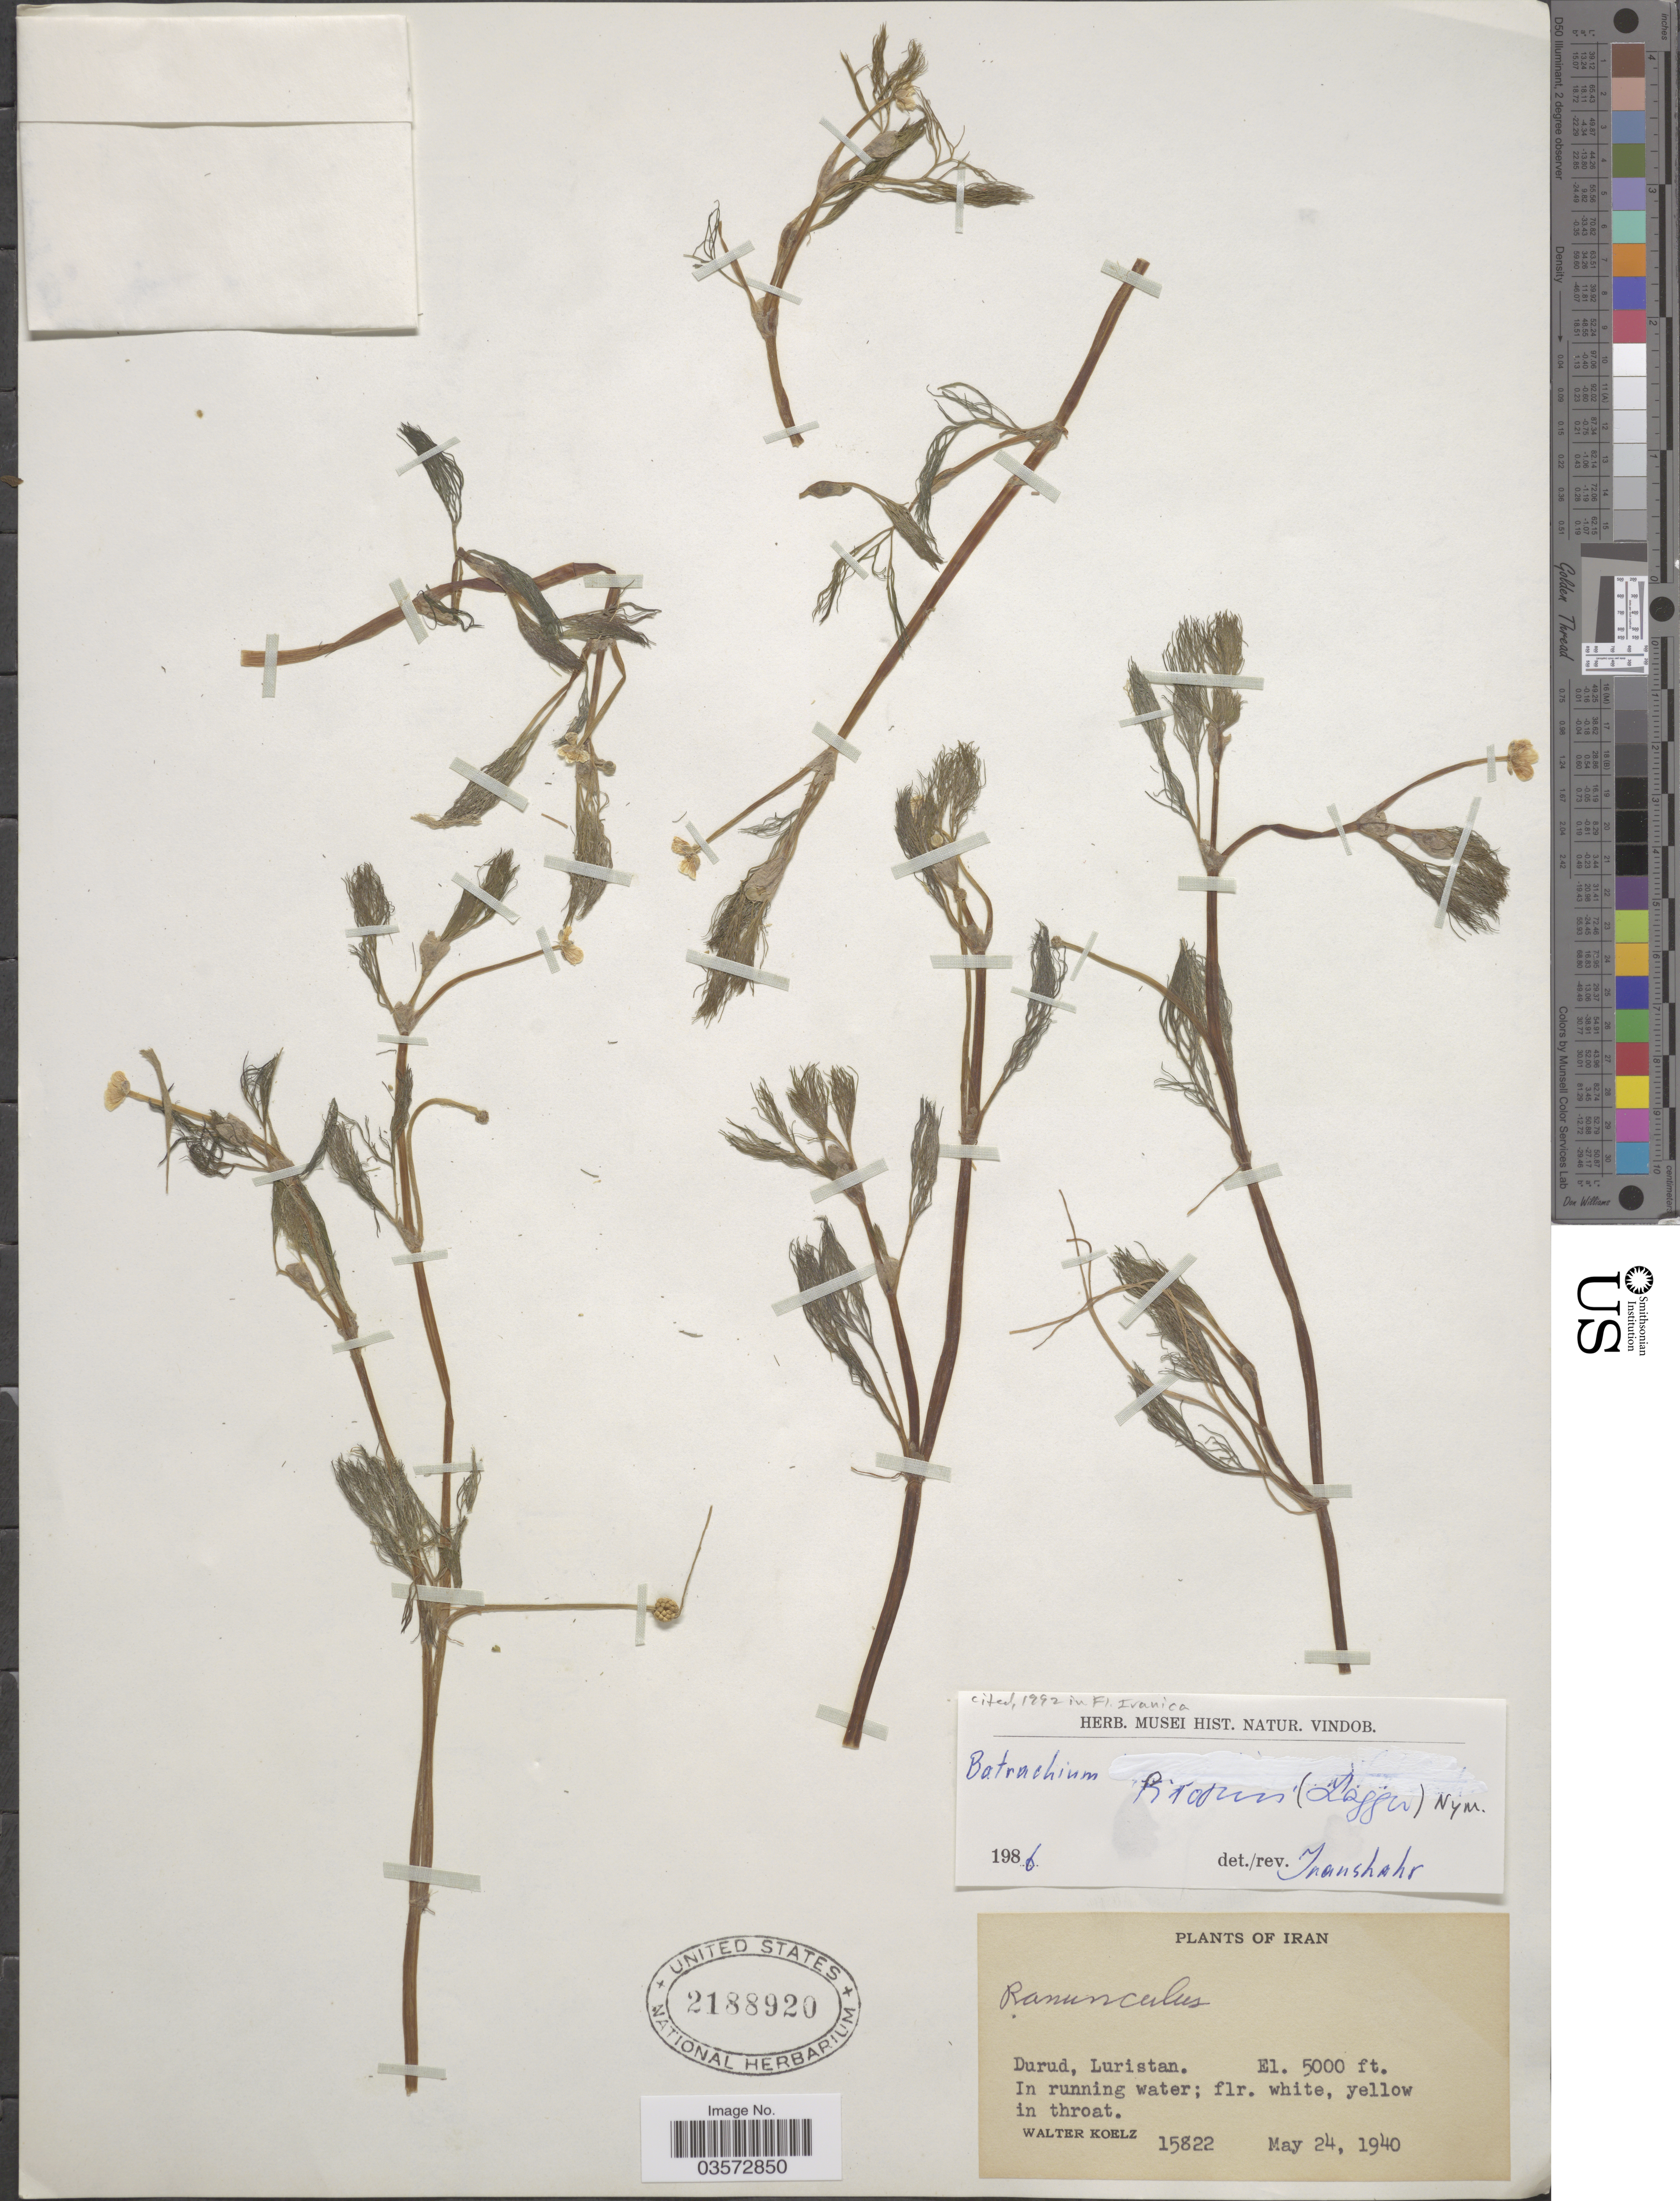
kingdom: Plantae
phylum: Tracheophyta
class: Magnoliopsida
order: Ranunculales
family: Ranunculaceae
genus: Ranunculus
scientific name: Ranunculus rionii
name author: Lagger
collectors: W. N. Koelz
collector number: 15822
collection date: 1940-05-24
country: Iran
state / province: Lorestan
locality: Durud, Luristan.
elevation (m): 1524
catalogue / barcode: US 2188920